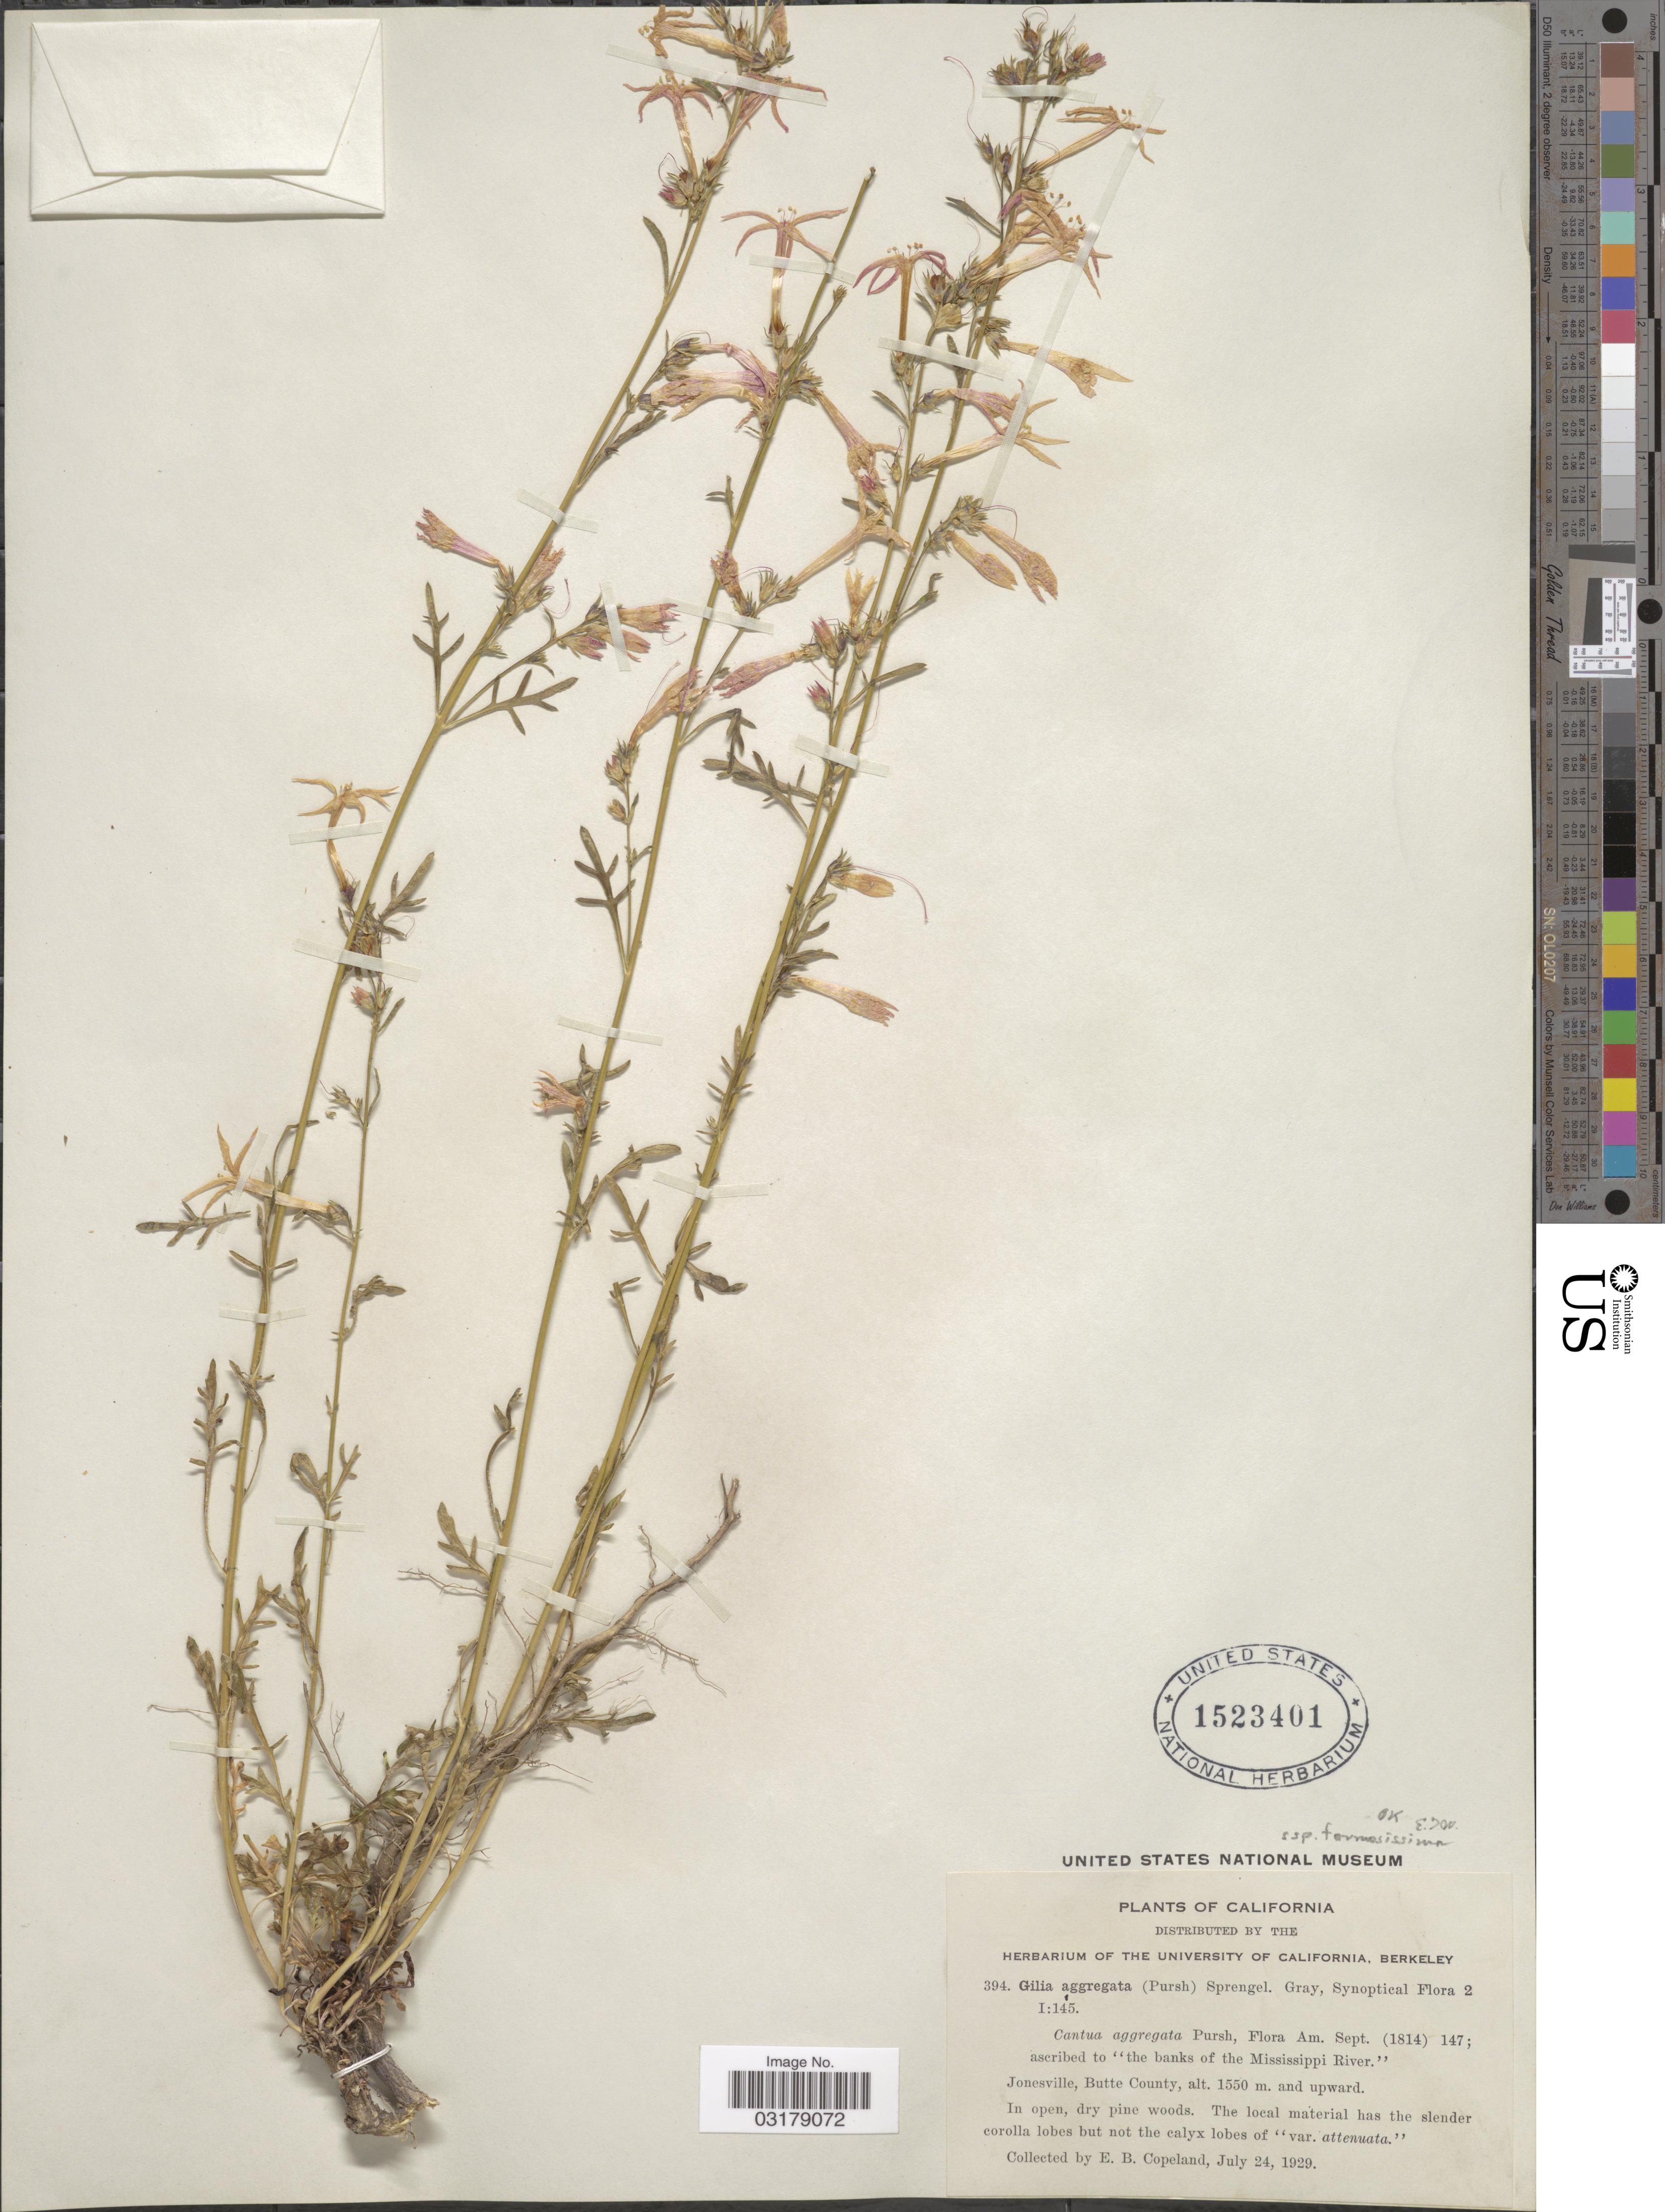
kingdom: Plantae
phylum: Tracheophyta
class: Magnoliopsida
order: Ericales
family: Polemoniaceae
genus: Ipomopsis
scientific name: Ipomopsis aggregata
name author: (Pursh) V.E. Grant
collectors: E. B. Copeland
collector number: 394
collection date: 1929-07-24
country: United States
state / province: California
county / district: Butte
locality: Jonesville, Butte County, and upward.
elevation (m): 1550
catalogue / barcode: US 1523401